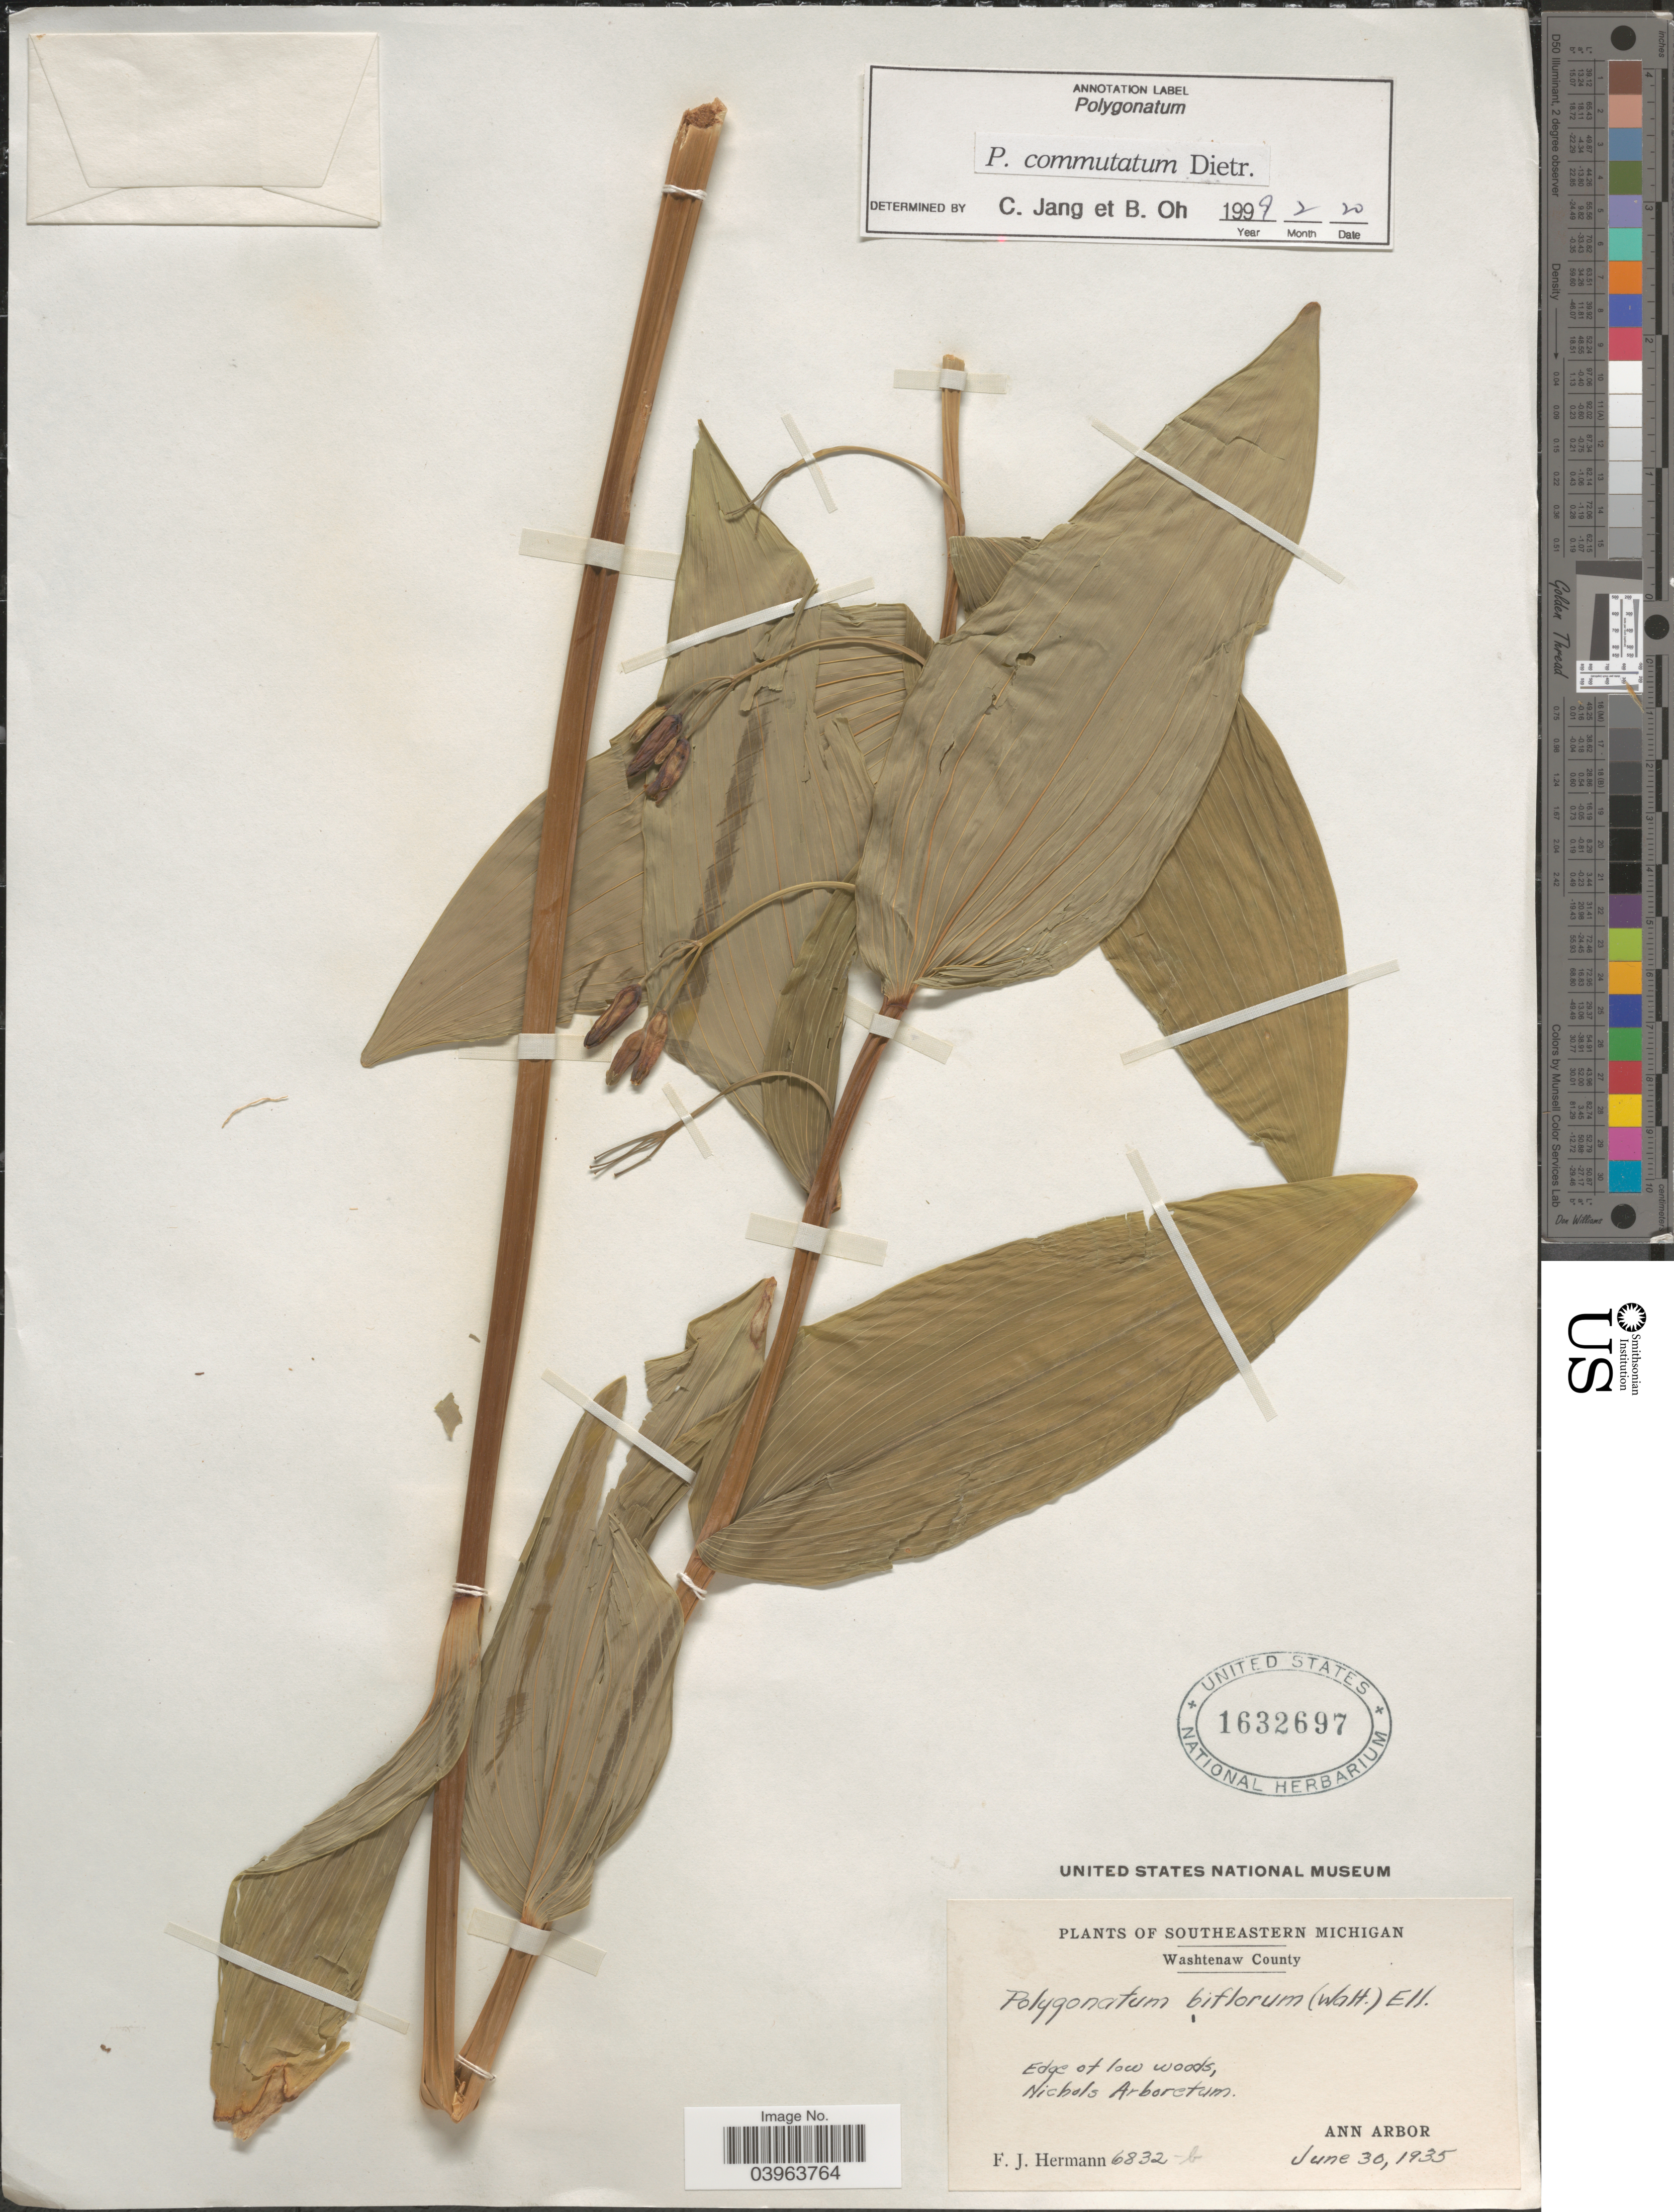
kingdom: Plantae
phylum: Tracheophyta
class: Liliopsida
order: Asparagales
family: Asparagaceae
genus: Polygonatum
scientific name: Polygonatum canaliculatum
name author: (Willd.) Pursh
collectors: F. J. Hermann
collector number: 6832-b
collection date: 1935-06-30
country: United States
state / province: Michigan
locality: Southeastern Michigan. Washtenaw County. Edge of low woods, Nichols Arboretum. Ann Arbor.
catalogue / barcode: US 1632697